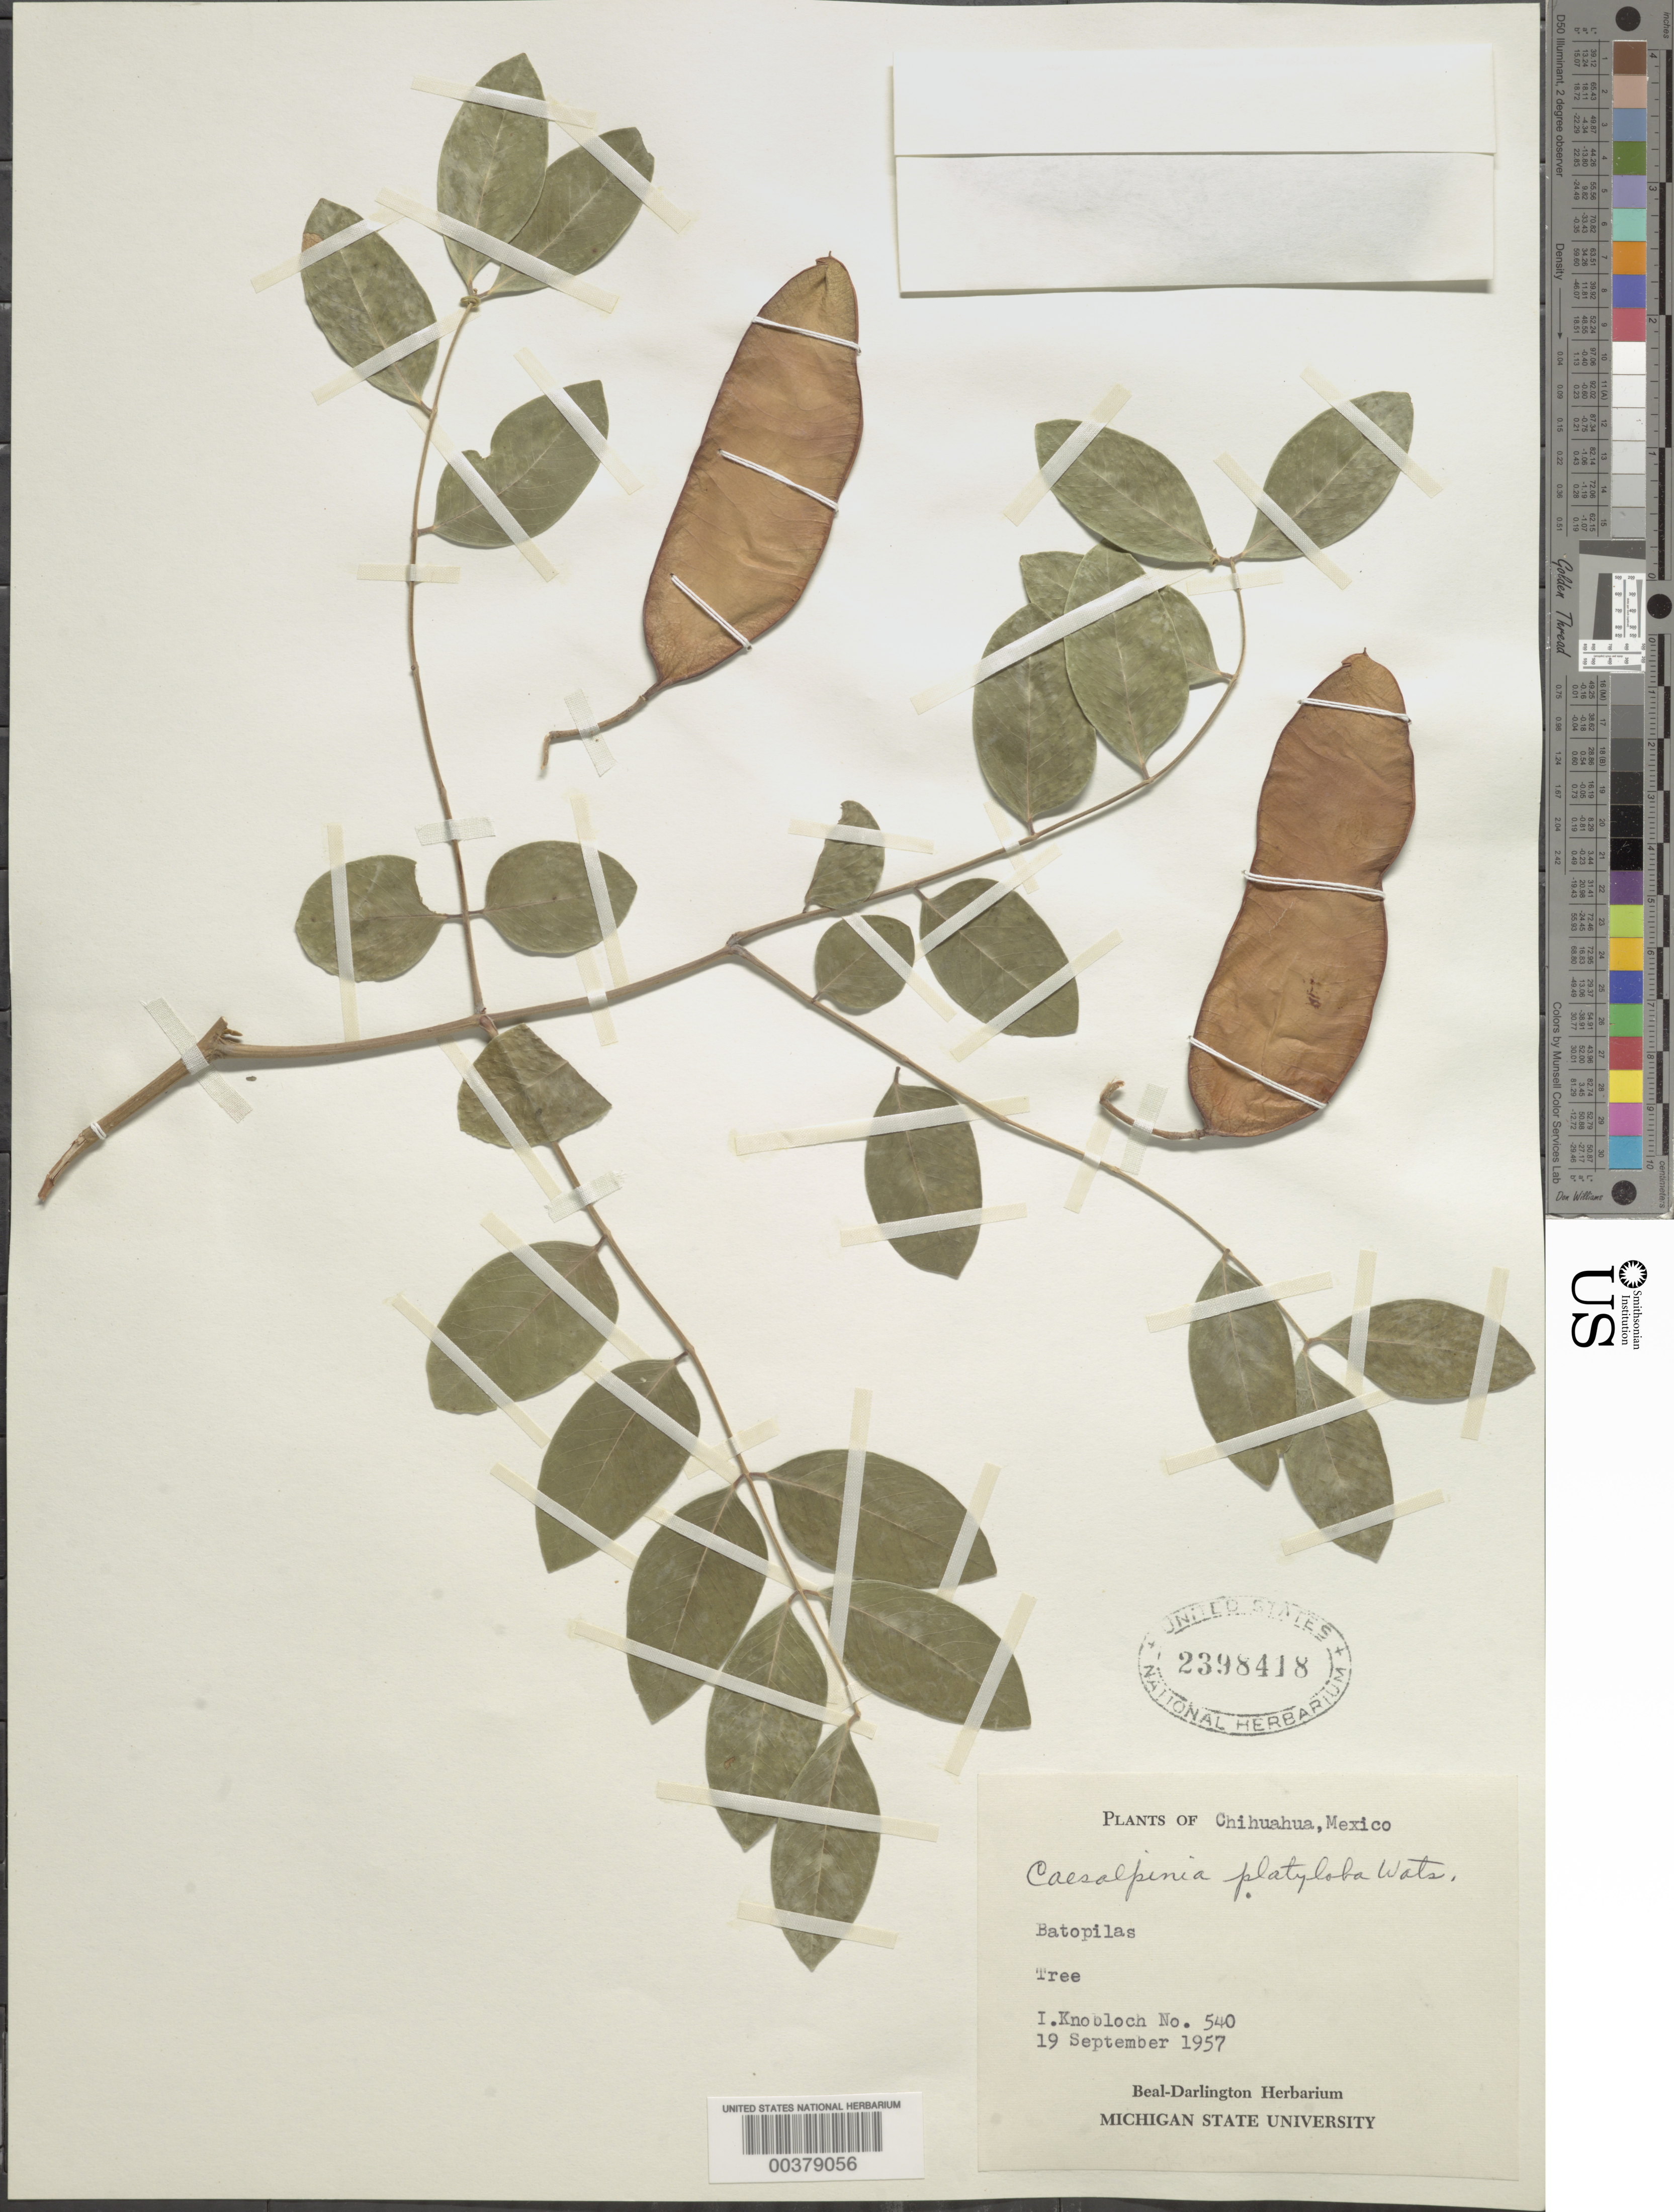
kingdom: Plantae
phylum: Tracheophyta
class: Magnoliopsida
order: Fabales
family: Fabaceae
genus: Coulteria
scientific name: Coulteria platyloba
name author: (S. Watson) N. Zamora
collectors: I. W. Knobloch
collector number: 540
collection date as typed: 19 Sep 1957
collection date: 1957-09-19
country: Mexico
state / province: Chihuahua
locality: Batopilas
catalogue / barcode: US 2398418